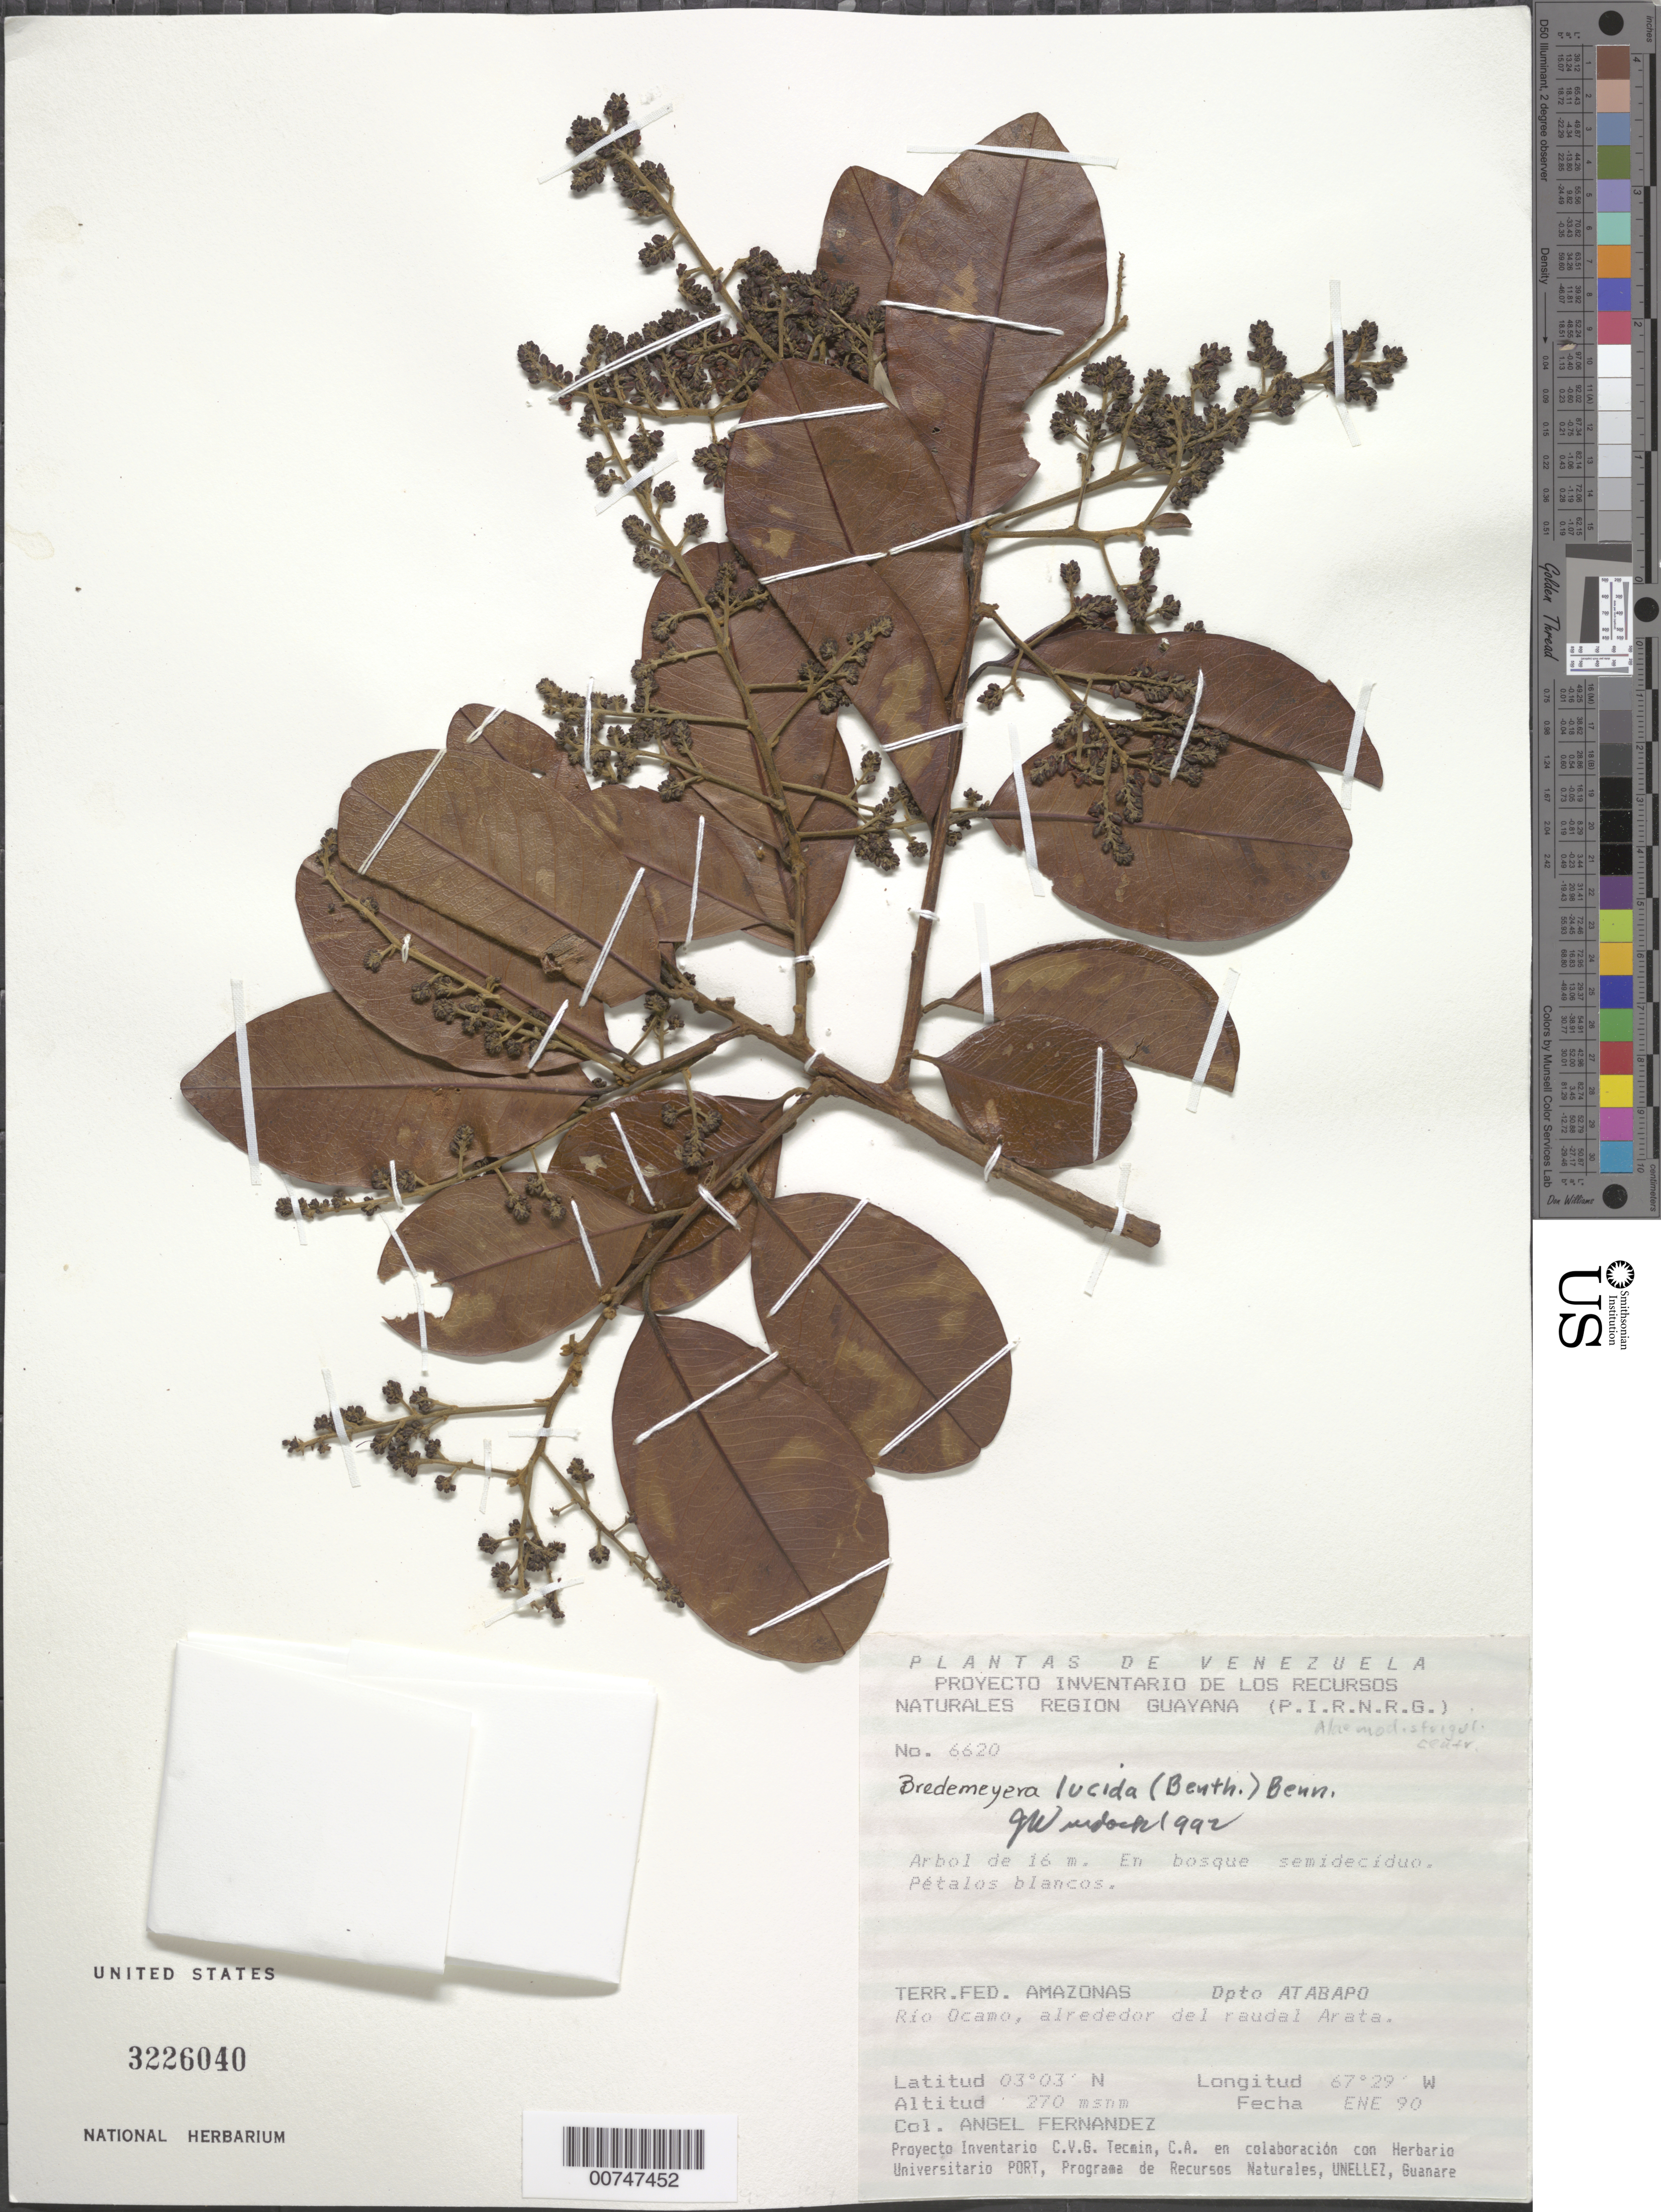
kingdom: Plantae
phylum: Tracheophyta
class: Magnoliopsida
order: Fabales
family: Polygalaceae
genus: Bredemeyera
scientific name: Bredemeyera lucida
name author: (Benth.) Klotzsch ex Hassk.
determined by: Wurdack, John J., (US), US (UNITED STATES)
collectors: A. Fernández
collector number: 6620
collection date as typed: Jan-90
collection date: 1990-01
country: Venezuela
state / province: Amazonas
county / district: Atabapo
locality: Río Ocamo, alrededor del raudal Arata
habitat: Semideciduous forest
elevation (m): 270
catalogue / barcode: US 3226040